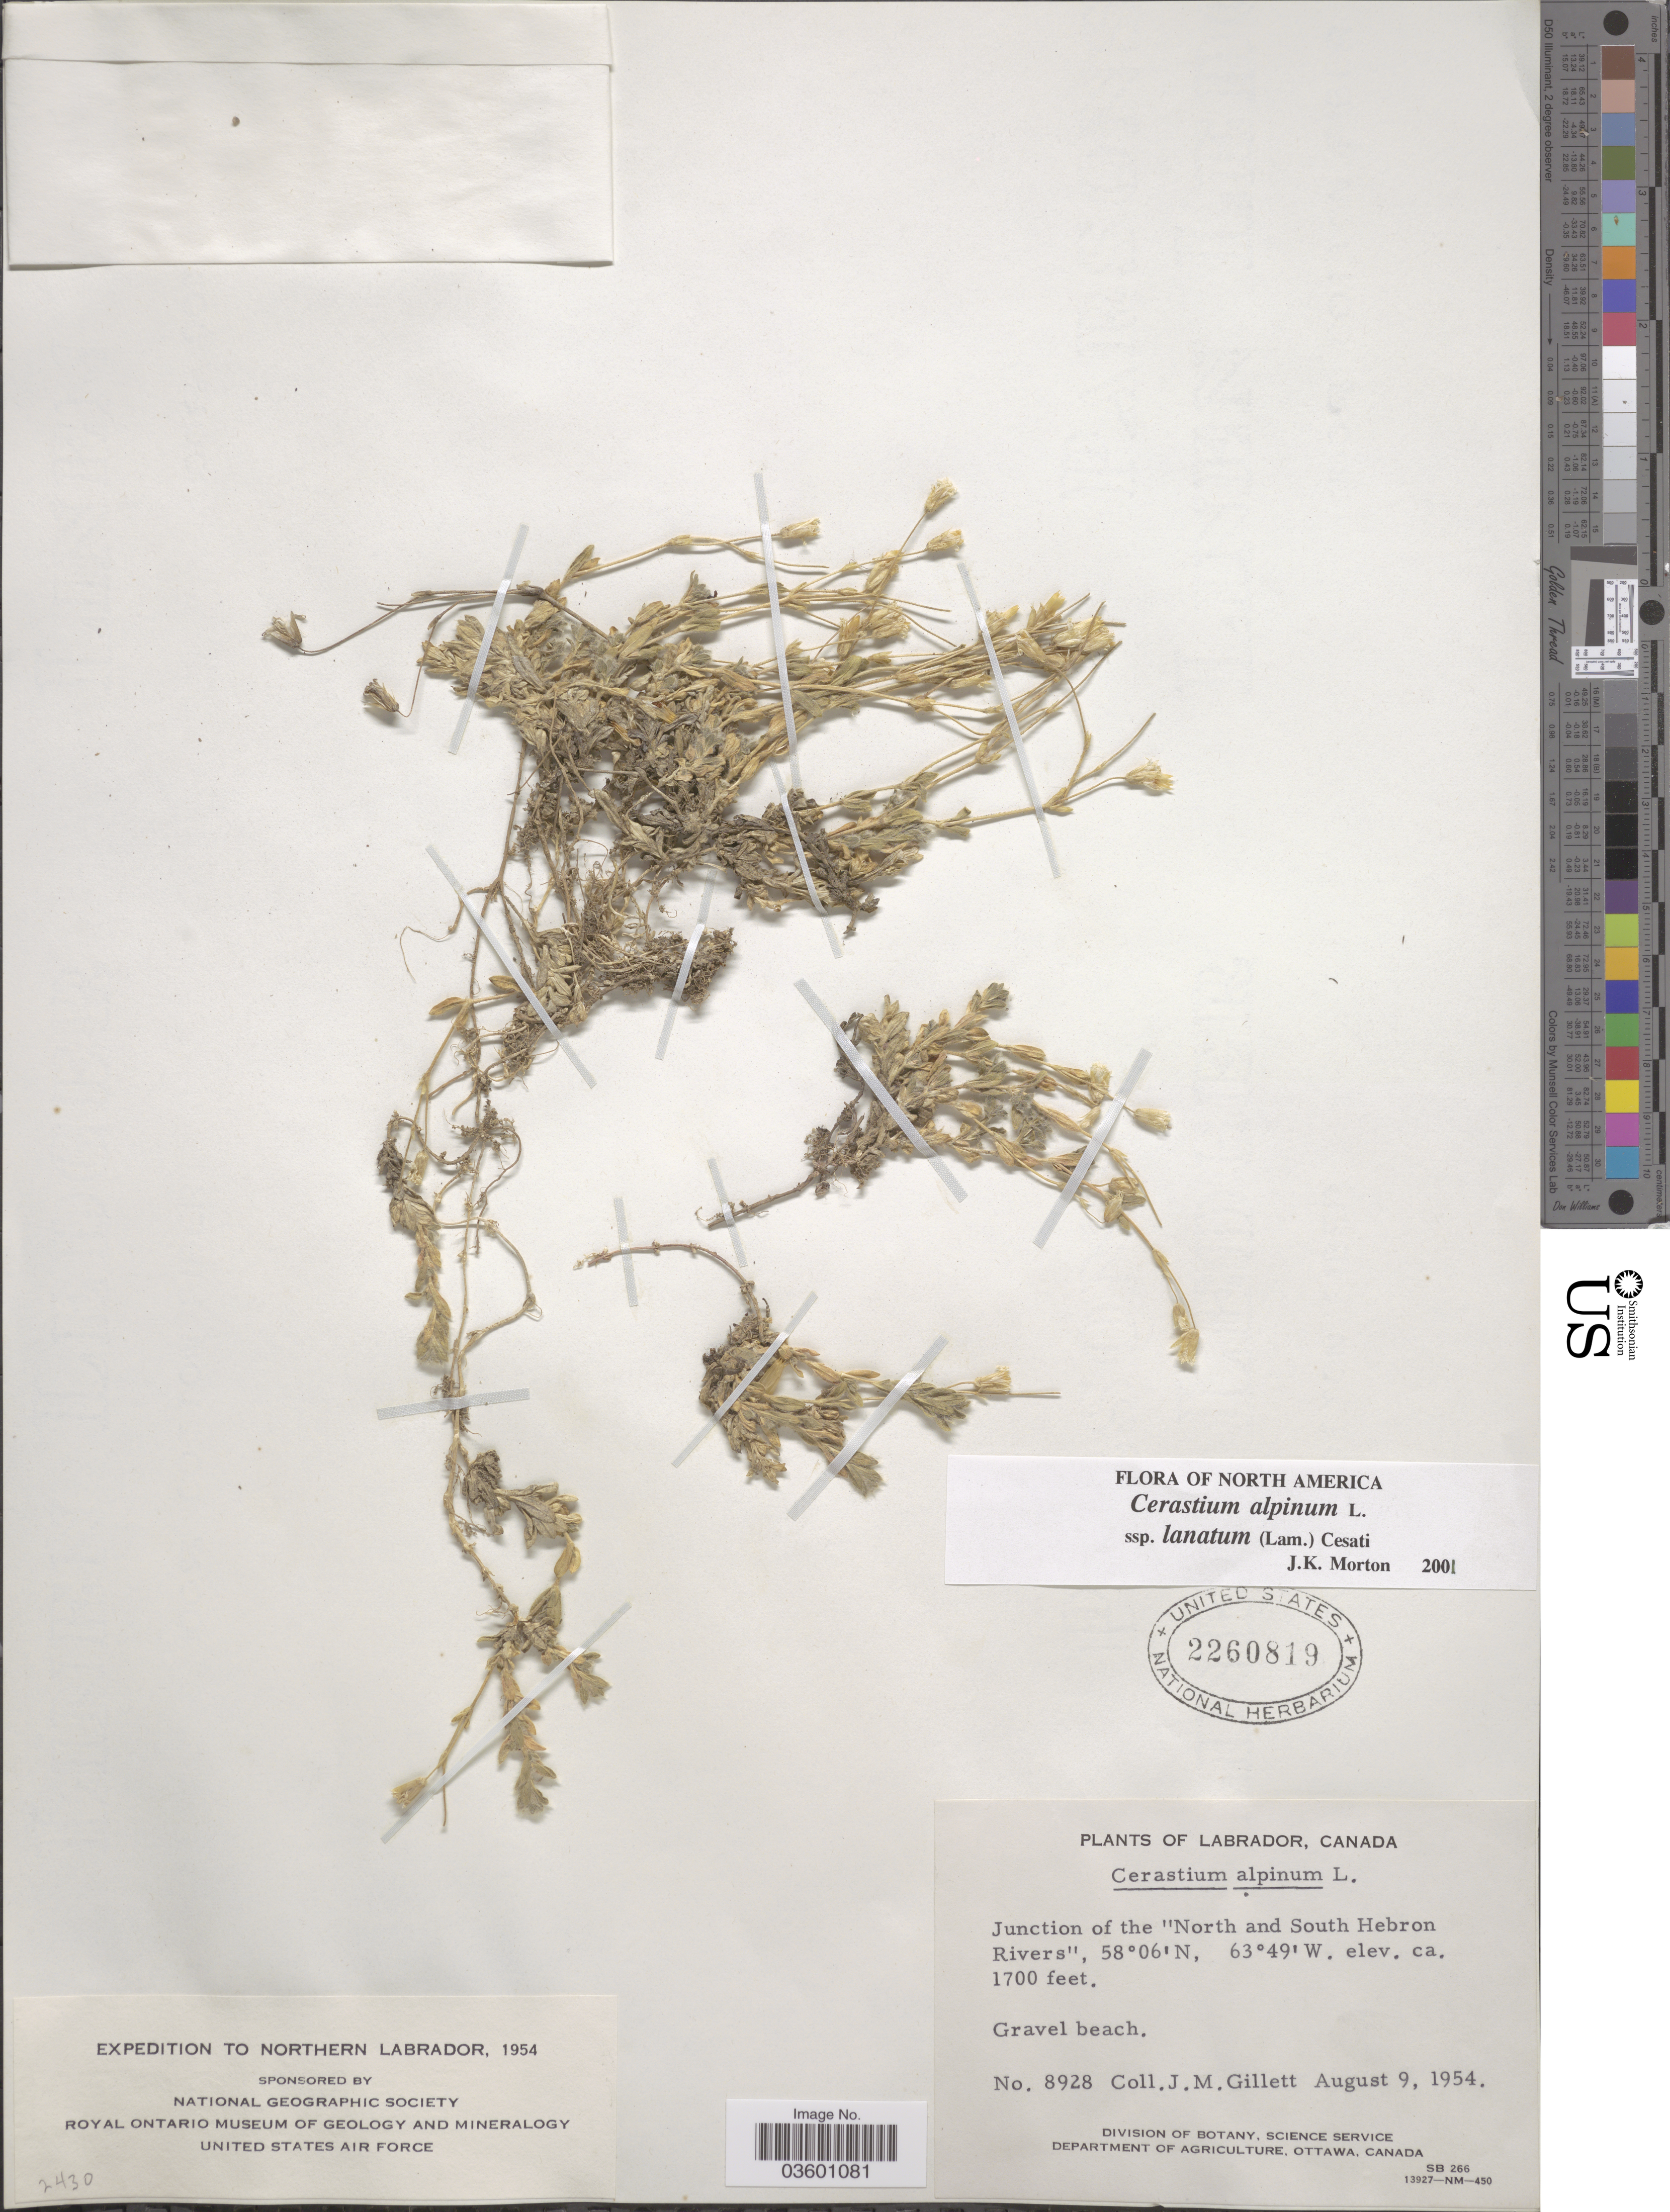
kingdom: Plantae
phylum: Tracheophyta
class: Magnoliopsida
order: Caryophyllales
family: Caryophyllaceae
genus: Cerastium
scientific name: Cerastium alpinum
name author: L.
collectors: J. M. Gillett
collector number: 8928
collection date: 1954-08-09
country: Canada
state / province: Newfoundland and Labrador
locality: Labrador. Junction of the "North and South Hebron Rivers". Northern Labrador.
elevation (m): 518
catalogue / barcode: US 2260819